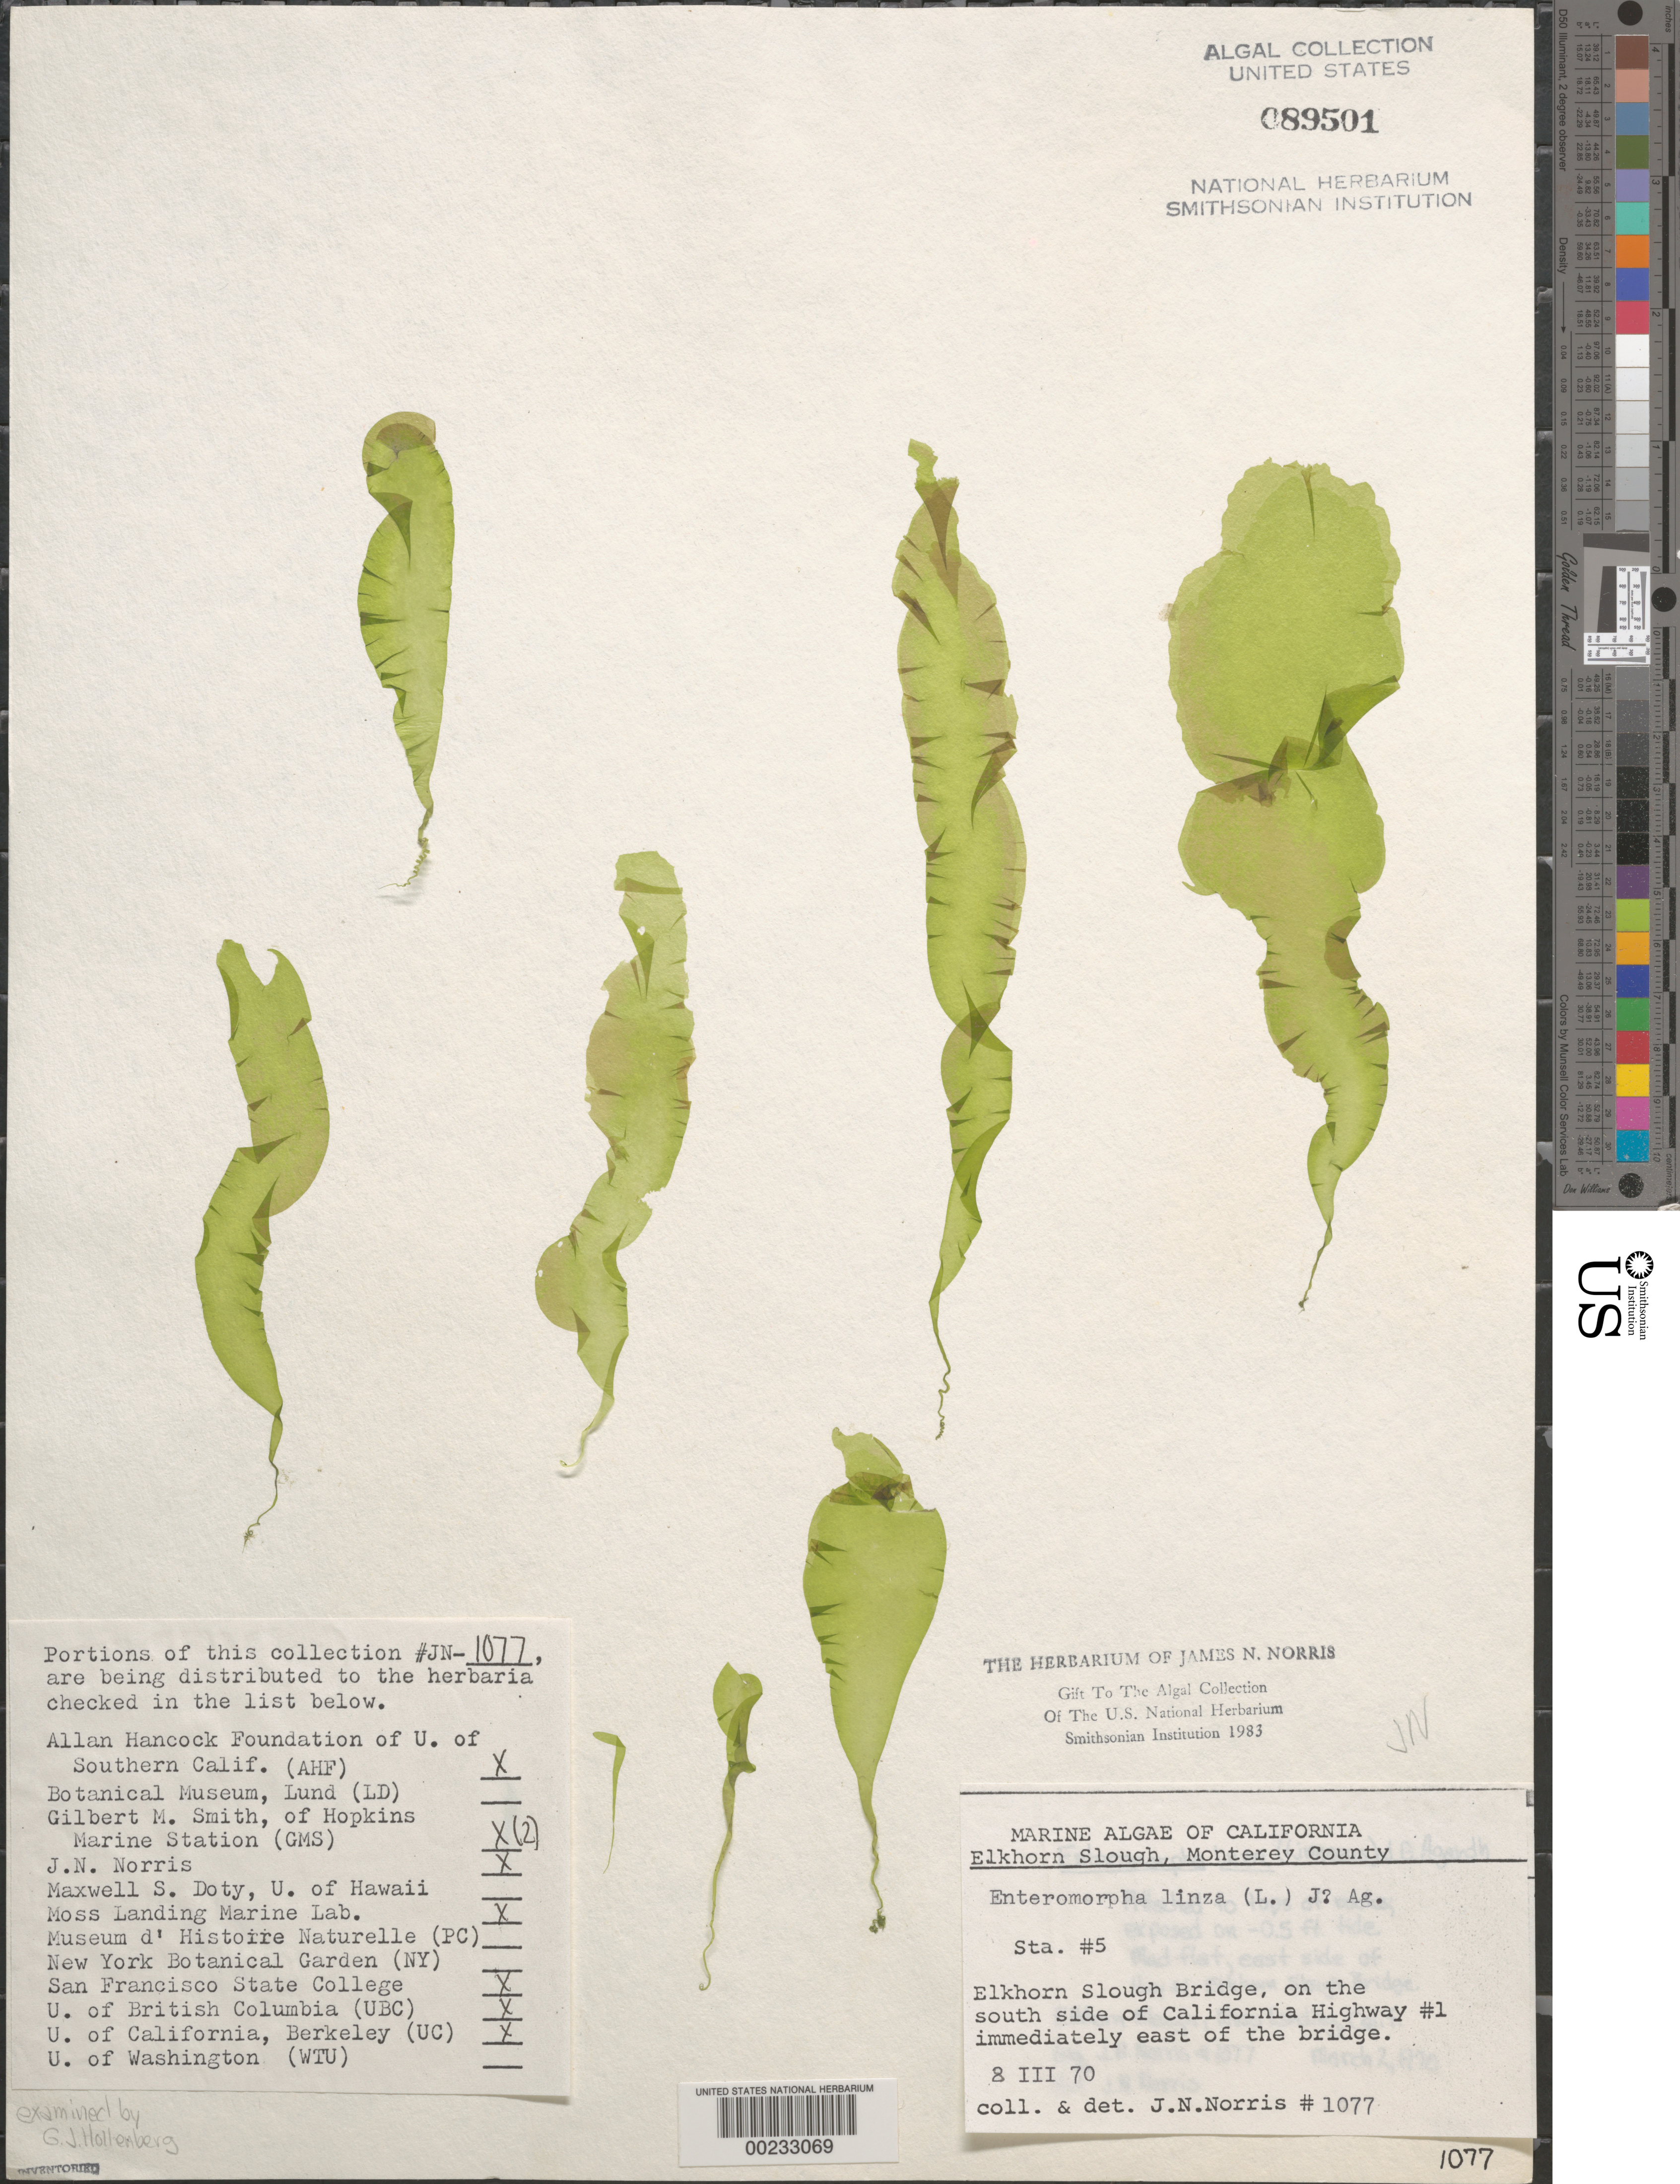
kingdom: Plantae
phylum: Chlorophyta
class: Ulvophyceae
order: Ulvales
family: Ulvaceae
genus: Ulva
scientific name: Ulva clathrata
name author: (Roth) C. Agardh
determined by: Algae name updating Project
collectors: J. N. Norris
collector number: JN-1077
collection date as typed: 08 Mar 1970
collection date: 1970-03-08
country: United States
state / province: California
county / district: Monterey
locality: Elkhorn Slough, Elkhorn Slough Bridge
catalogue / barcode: US 89501